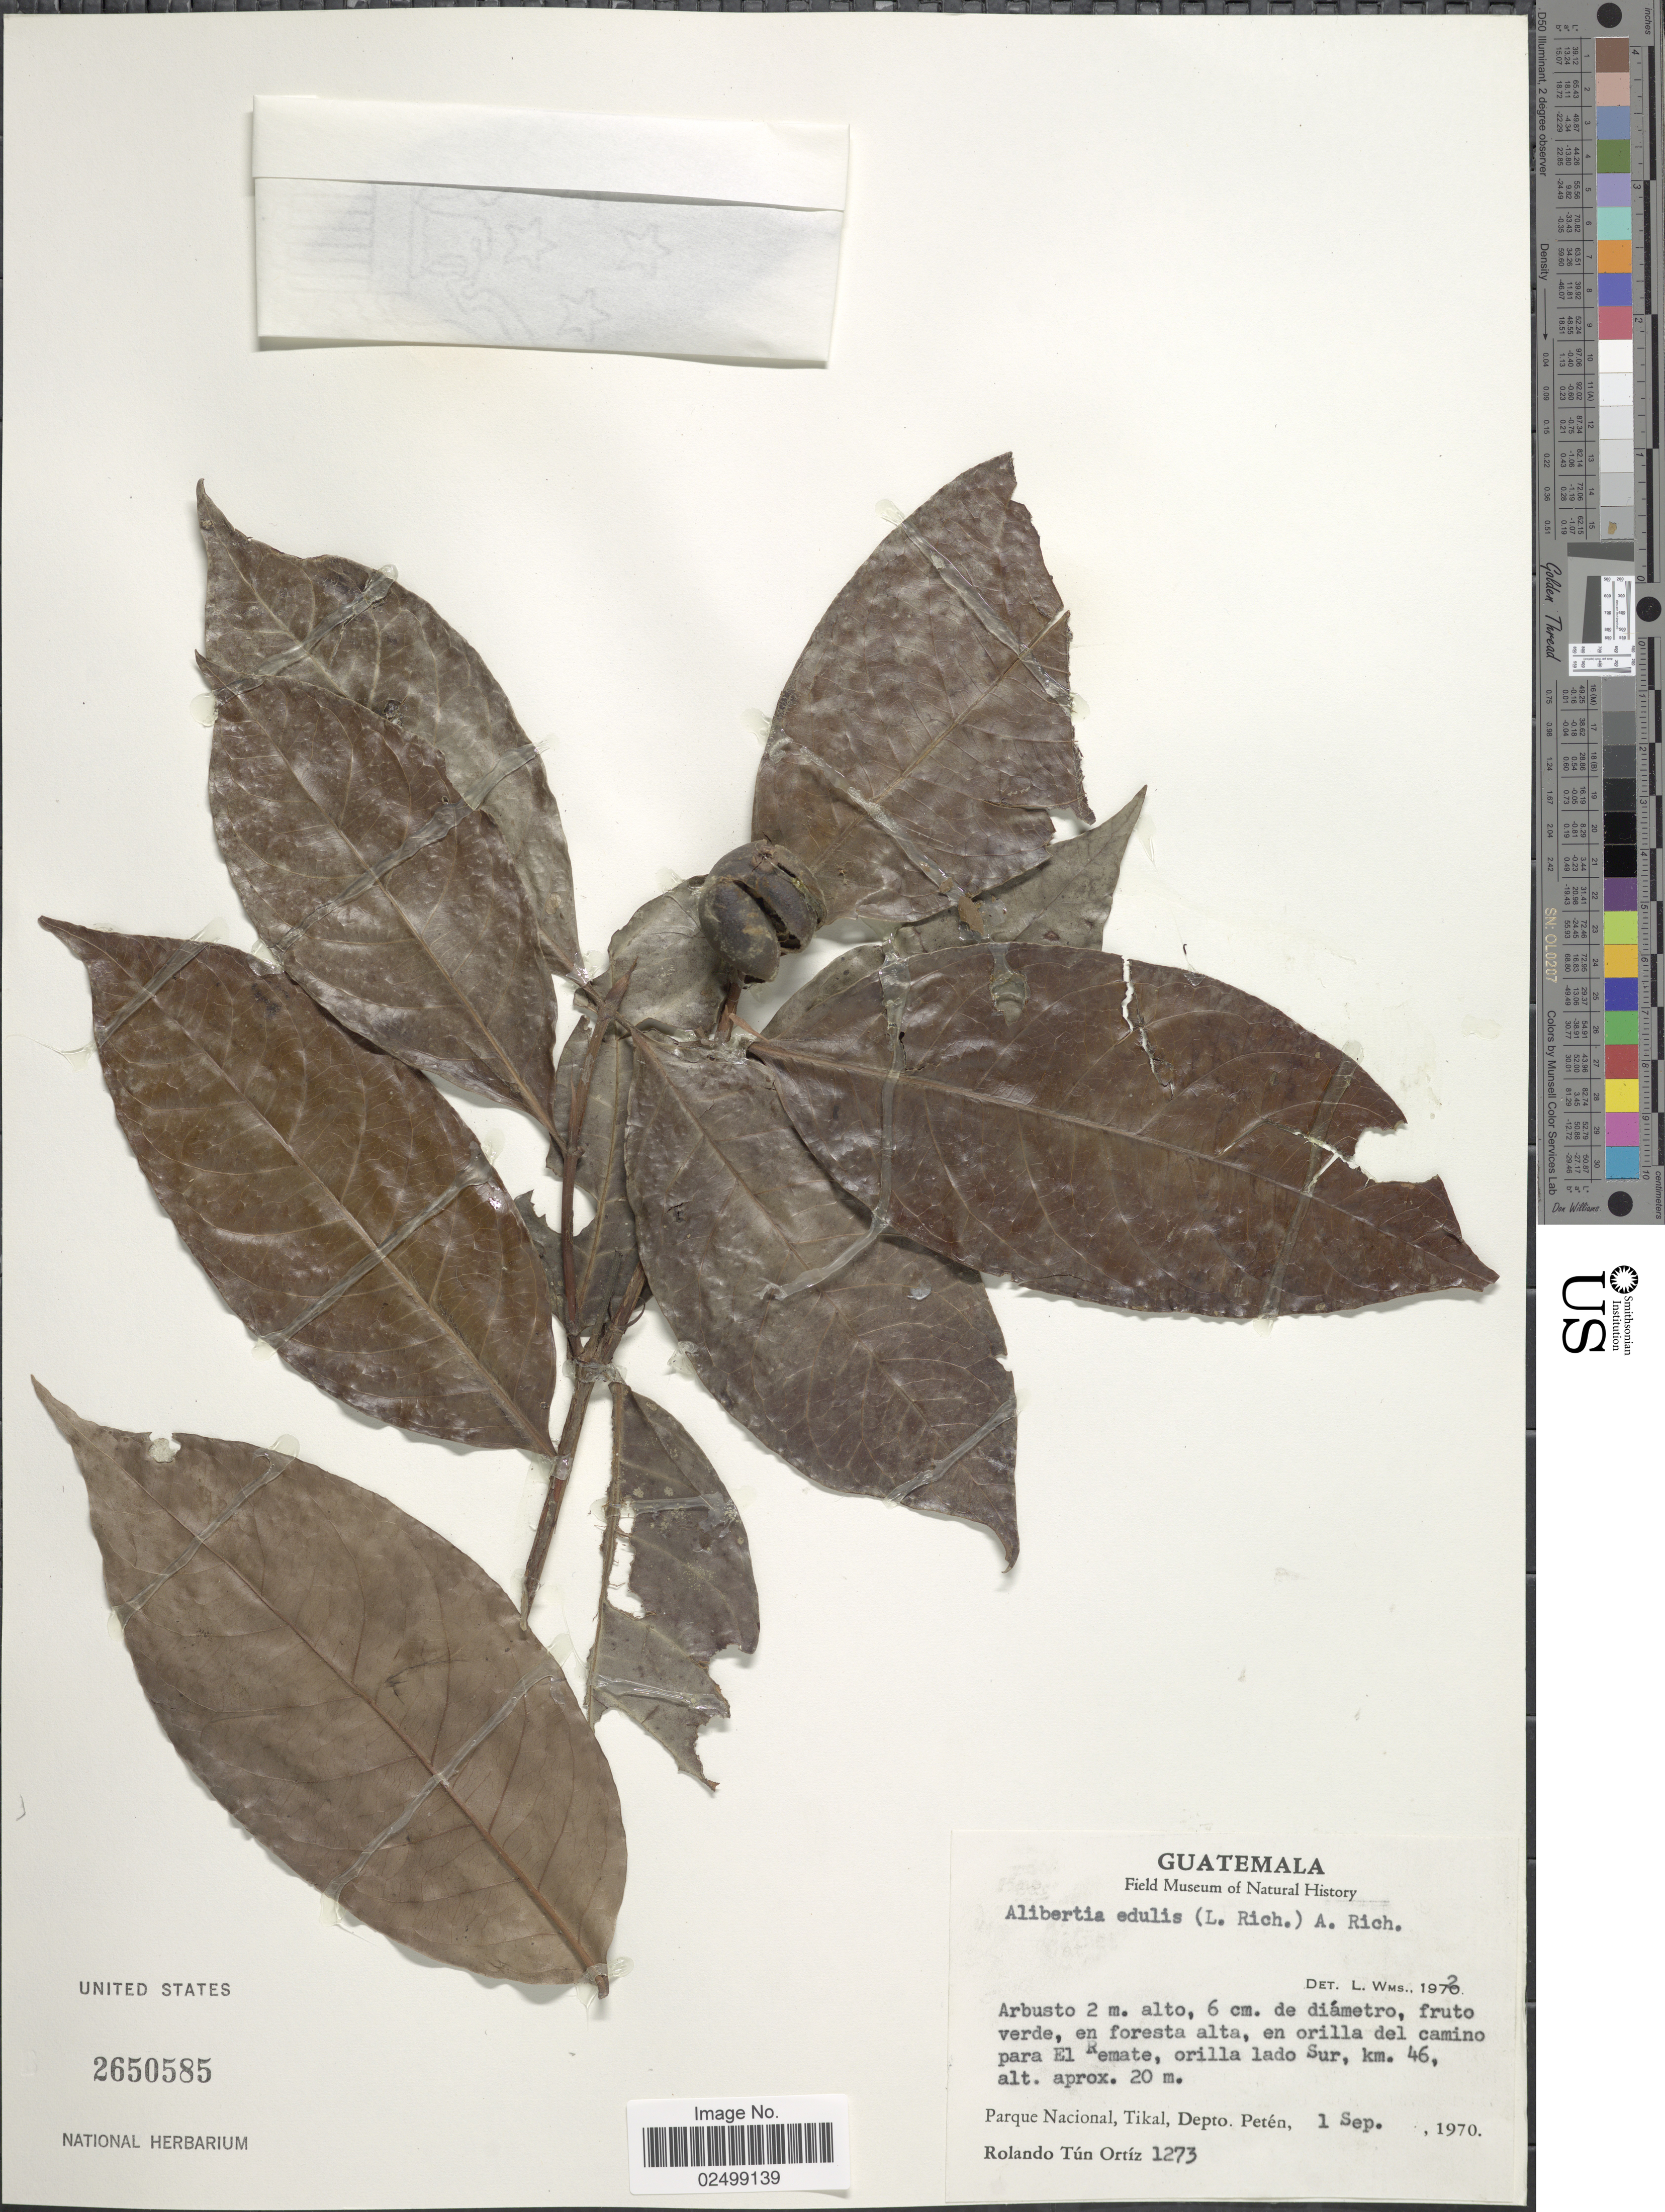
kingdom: Plantae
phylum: Tracheophyta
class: Magnoliopsida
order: Gentianales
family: Rubiaceae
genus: Alibertia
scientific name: Alibertia edulis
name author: (Rich.) A. Rich. ex DC.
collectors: R. T. Ortíz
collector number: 1273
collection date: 1970-09-01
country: Guatemala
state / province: El Petén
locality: En orilla del camino para El Remate, orilla lado Sur, km. 46. Parque Nacional, Tikal, Depto. Peten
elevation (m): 20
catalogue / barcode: US 2650585